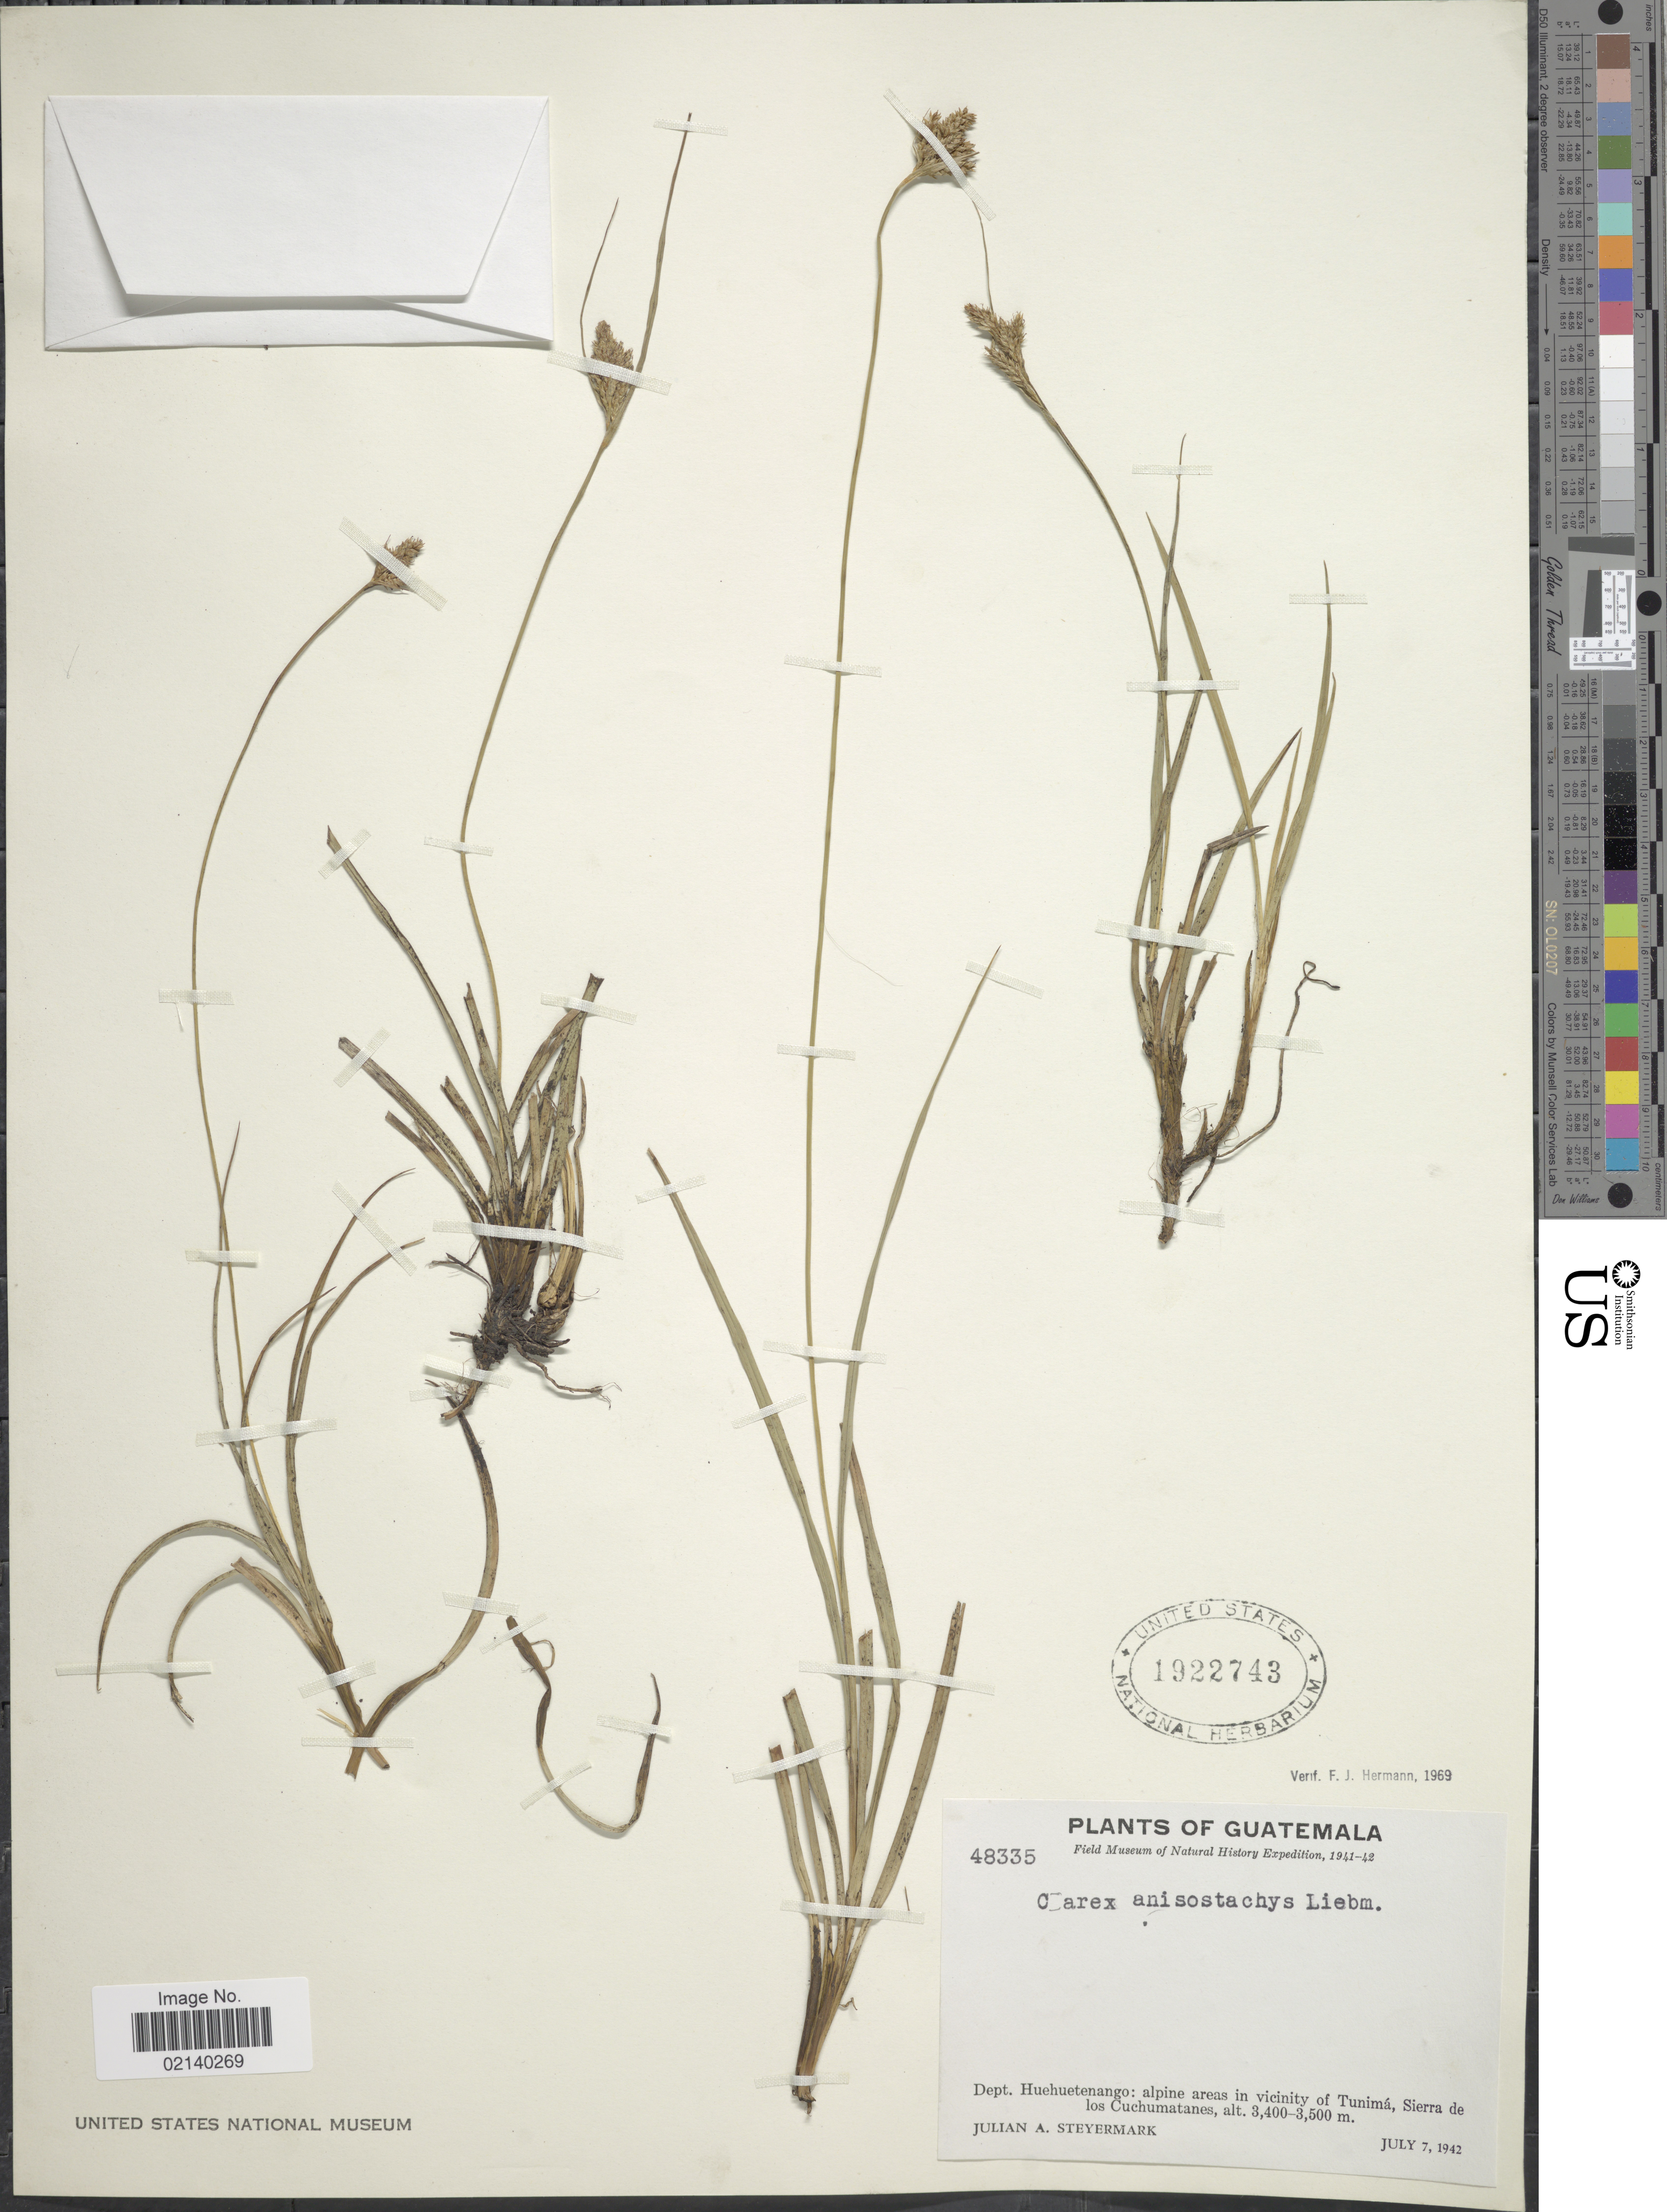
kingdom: Plantae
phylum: Tracheophyta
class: Liliopsida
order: Poales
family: Cyperaceae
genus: Carex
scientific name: Carex anisostachys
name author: Liebm.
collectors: J. Steyermark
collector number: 48335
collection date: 1942-07-07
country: Guatemala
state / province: Huehuetenango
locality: Dept. Huehuetenango: alpine areas in vicinity of Tunima, Sierra de los Cuchumatanes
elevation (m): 3400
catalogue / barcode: US 1922743